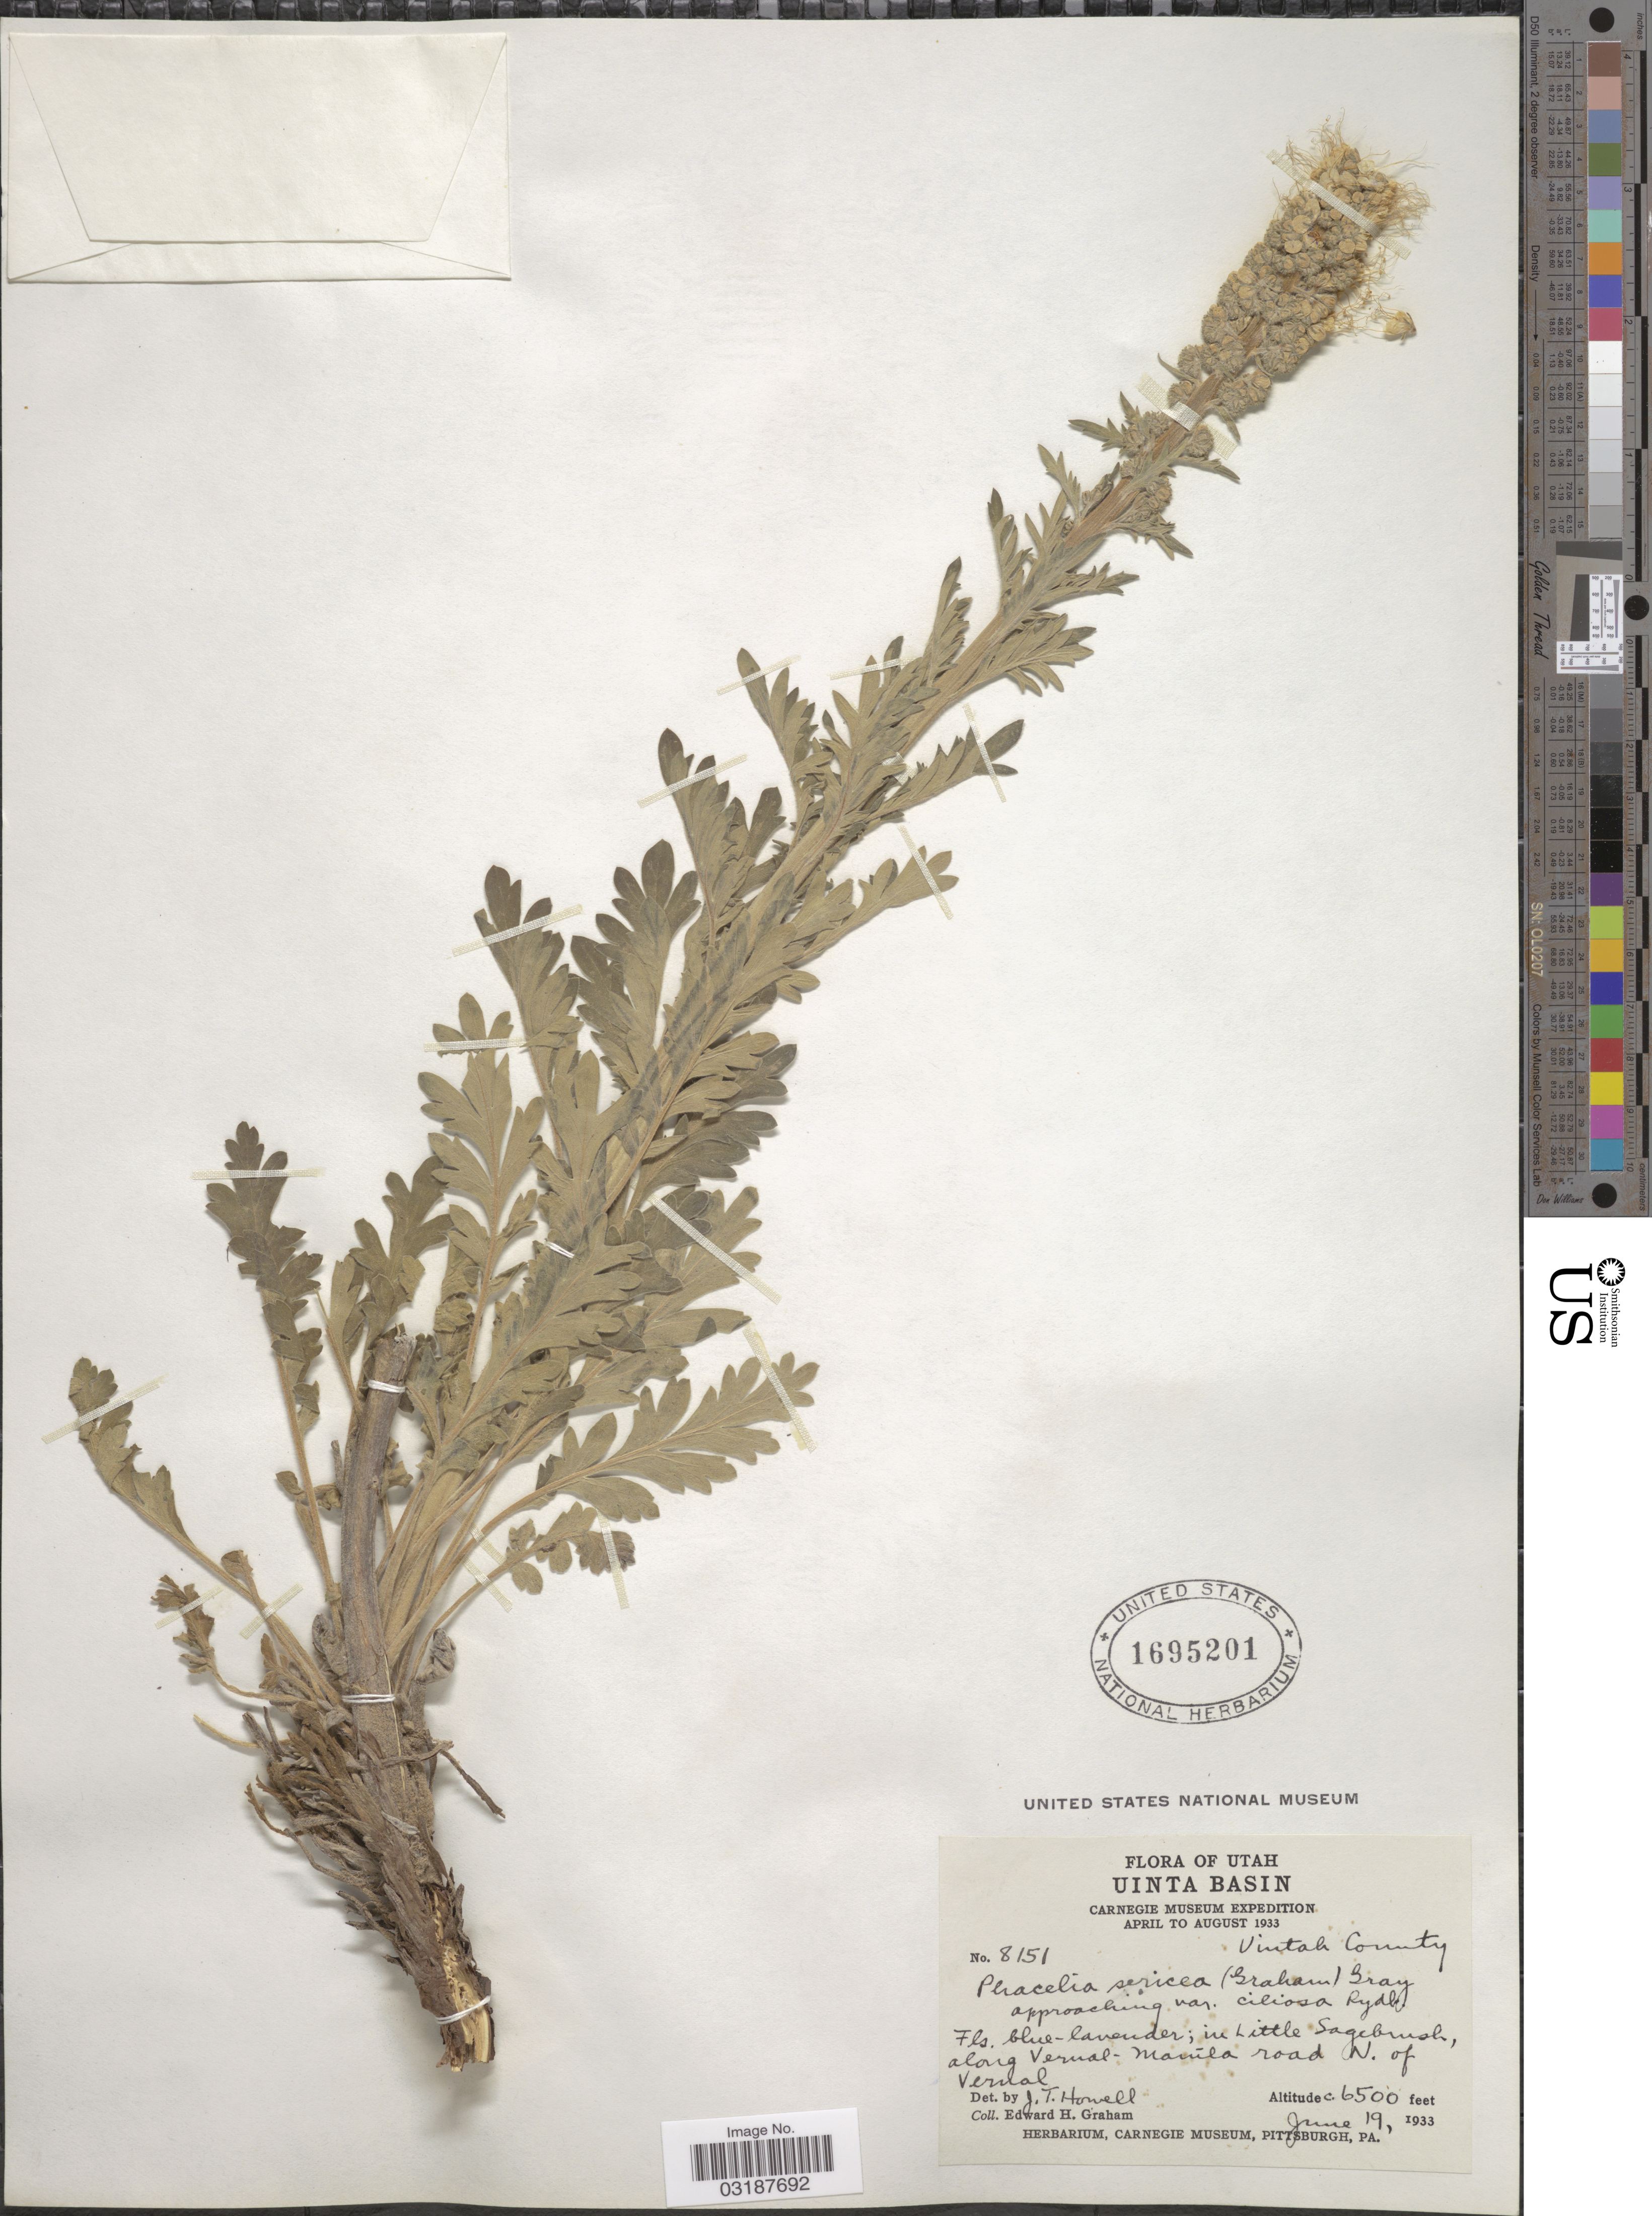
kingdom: Plantae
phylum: Tracheophyta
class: Magnoliopsida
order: Boraginales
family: Hydrophyllaceae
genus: Phacelia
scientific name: Phacelia sericea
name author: (Graham) A. Gray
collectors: E. H. Graham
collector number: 8151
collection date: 1933-06-19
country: United States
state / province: Utah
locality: Uinta Basin, in Little Sagebrush, along Vernal-Manila road N. of Vernal.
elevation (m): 1981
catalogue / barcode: US 1695201